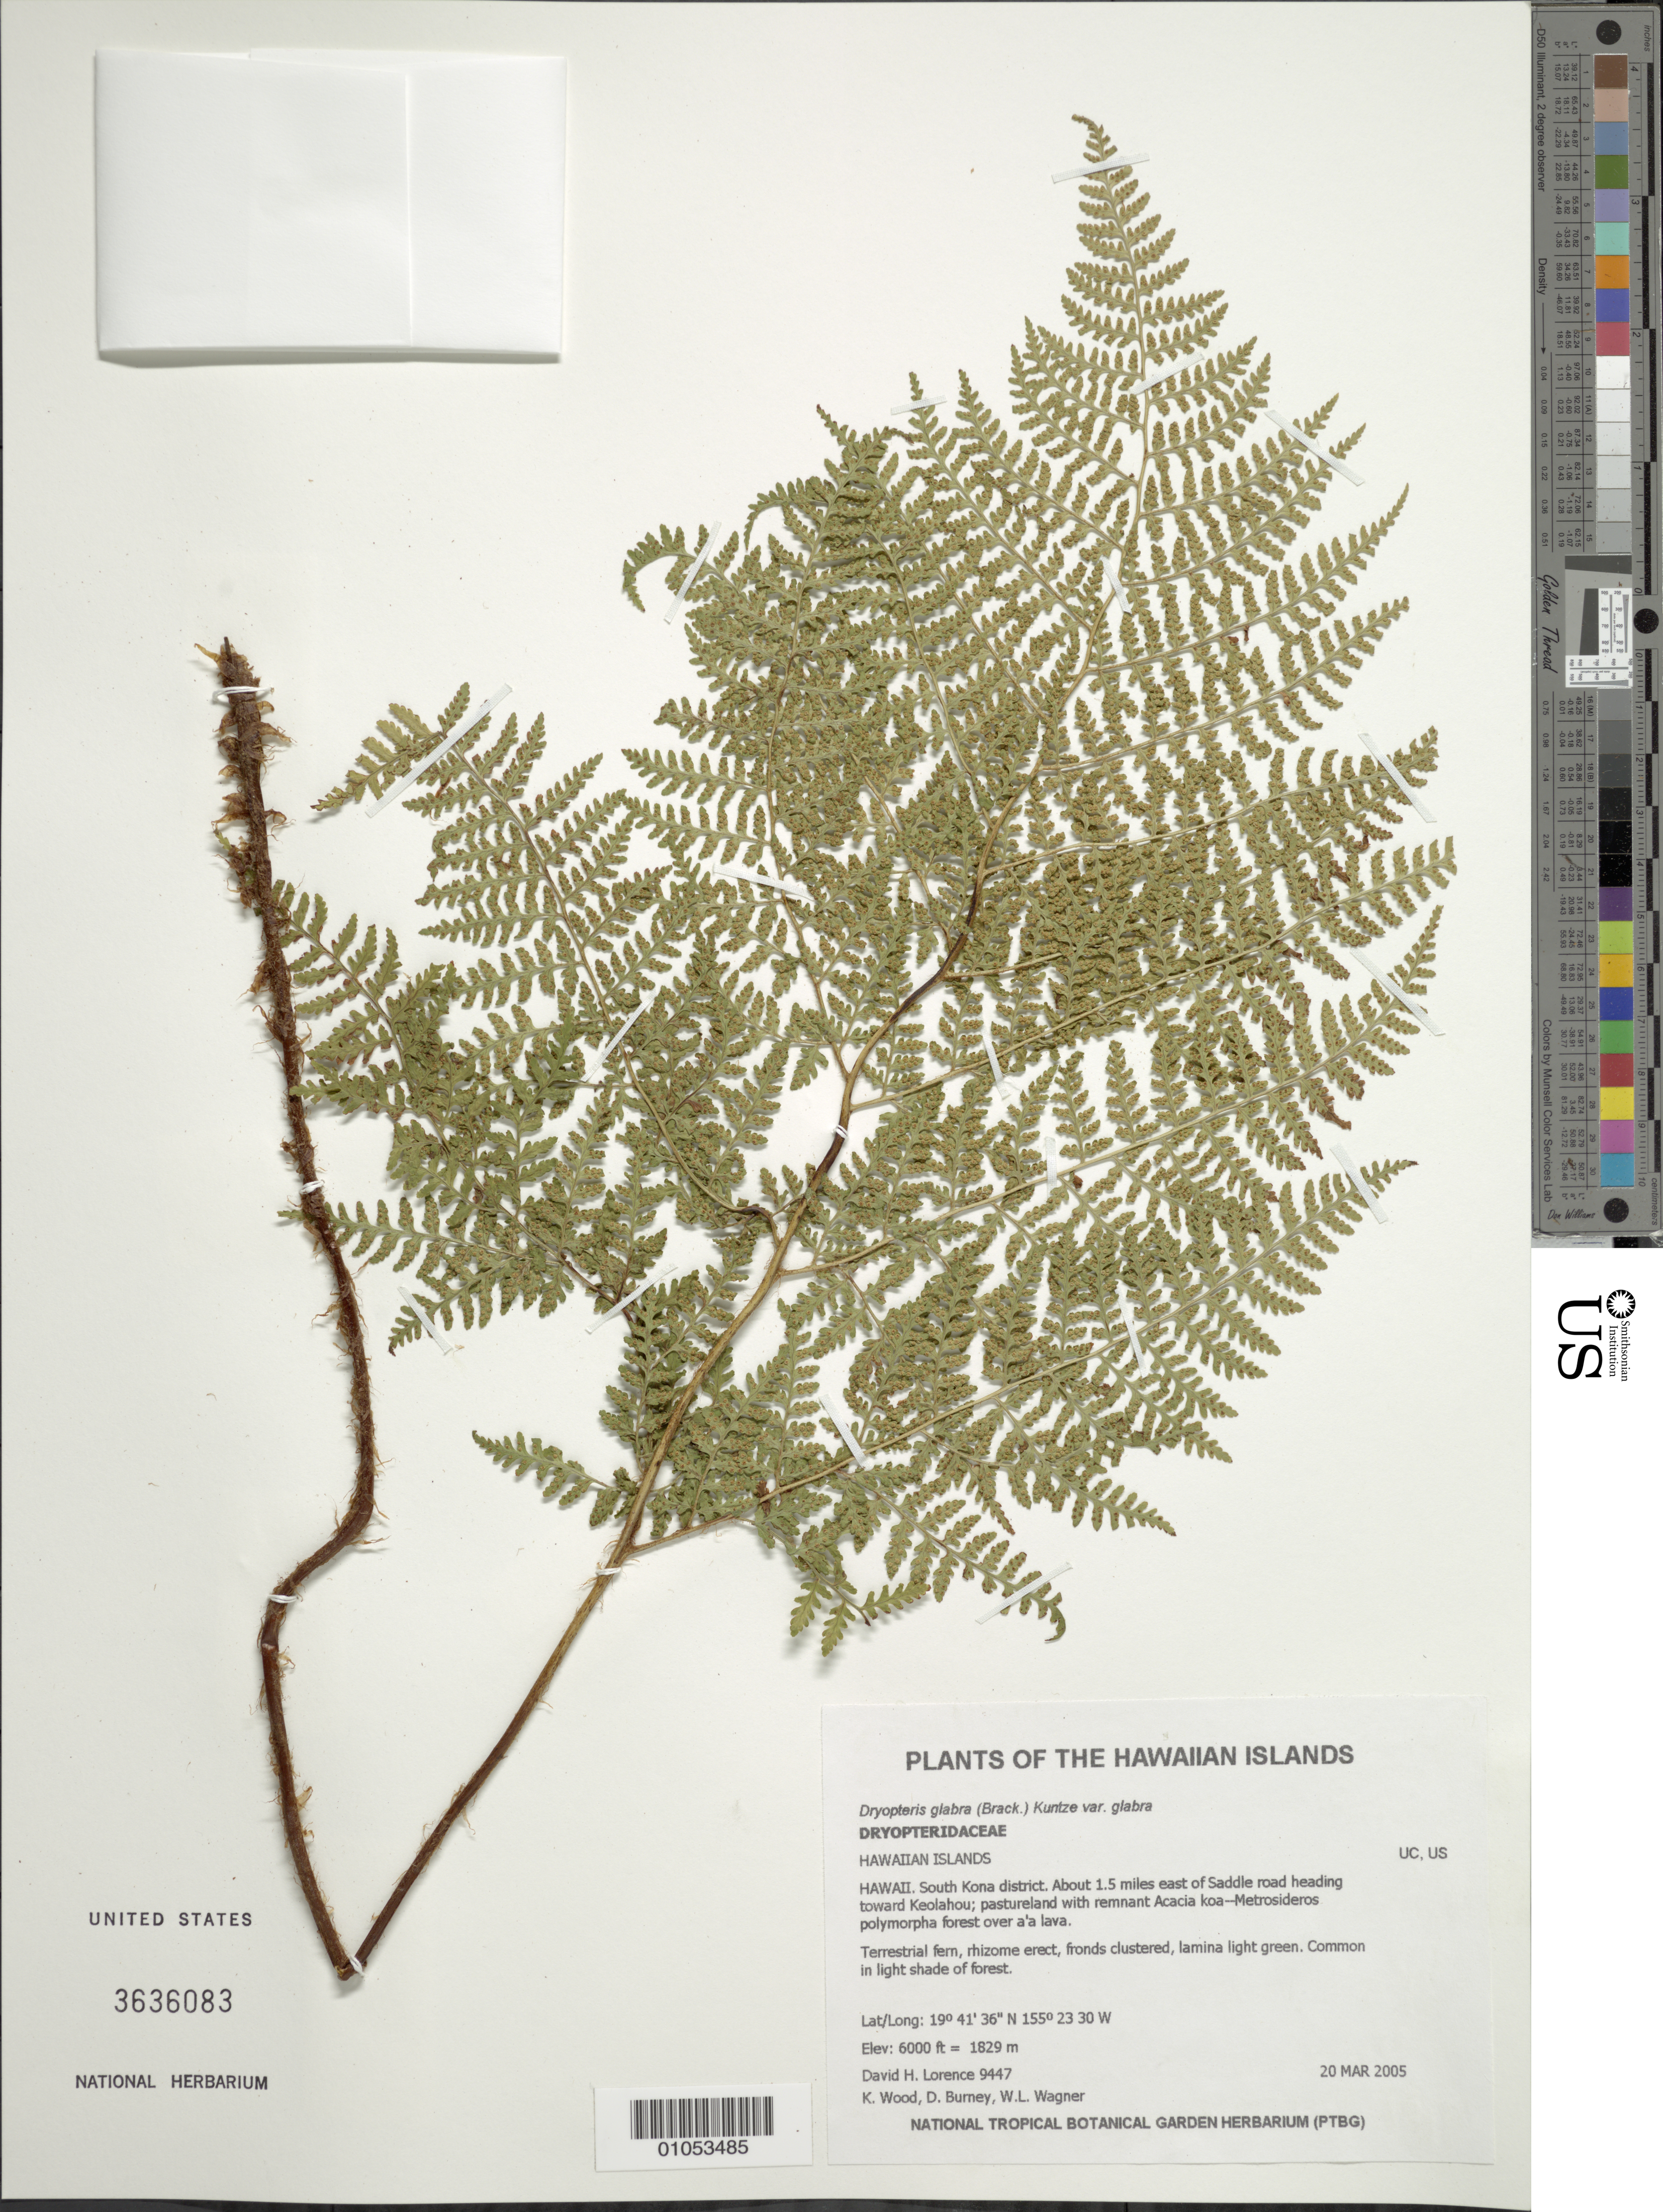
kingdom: Plantae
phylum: Tracheophyta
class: Polypodiopsida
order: Polypodiales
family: Dryopteridaceae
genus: Dryopteris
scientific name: Dryopteris glabra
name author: (Brack.) Kuntze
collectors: D. Lorence, K. Wood, D. Burney & W. L. Wagner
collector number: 9447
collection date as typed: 20 Mar 2005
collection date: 2005-03-20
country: United States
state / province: Hawaii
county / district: Hawaii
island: Hawaii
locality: South Kona district. About 1.5 miles east of Saddle road heading toward Keolahou.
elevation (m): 1829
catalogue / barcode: US 3636083